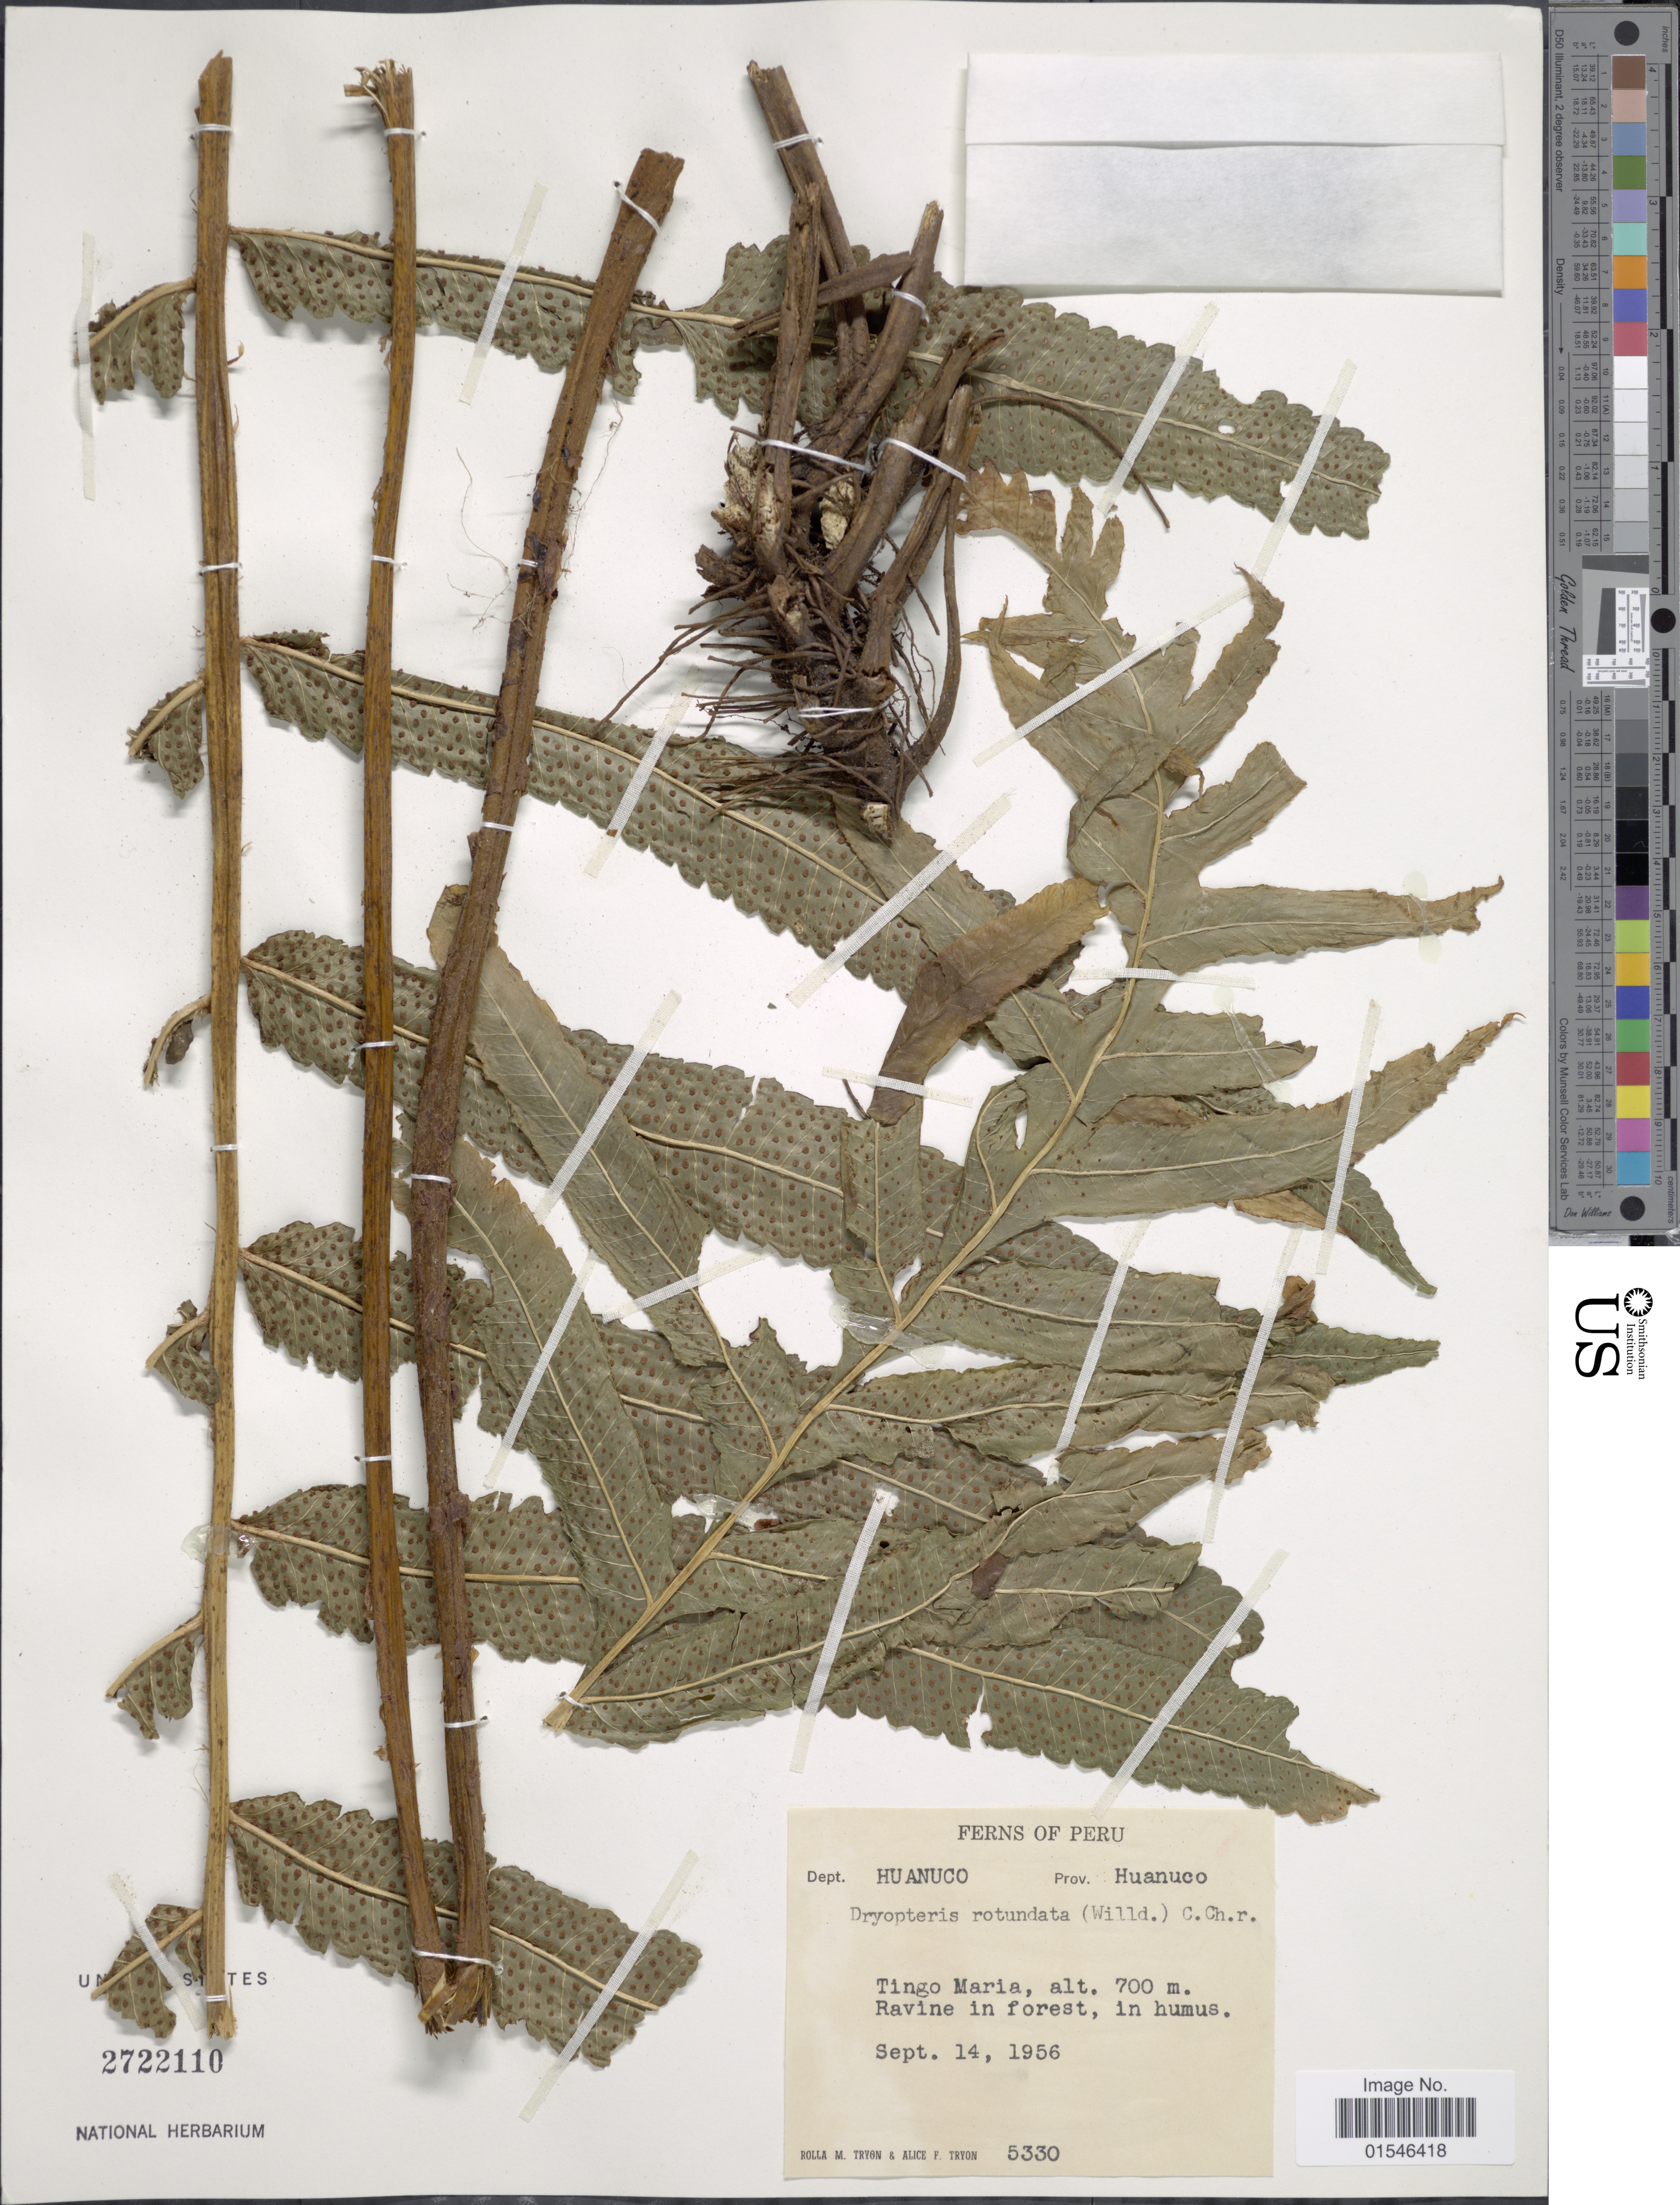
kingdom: Plantae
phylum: Tracheophyta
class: Polypodiopsida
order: Polypodiales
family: Dryopteridaceae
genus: Stigmatopteris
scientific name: Stigmatopteris longicaudata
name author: (Leibm.) C. Chr.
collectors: R. M. Tryon & A. F. Tryon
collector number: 5330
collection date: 1956-09-14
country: Peru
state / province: Huánuco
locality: Prov. Huanuco. Tingo Maria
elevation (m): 700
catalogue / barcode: US 2722110